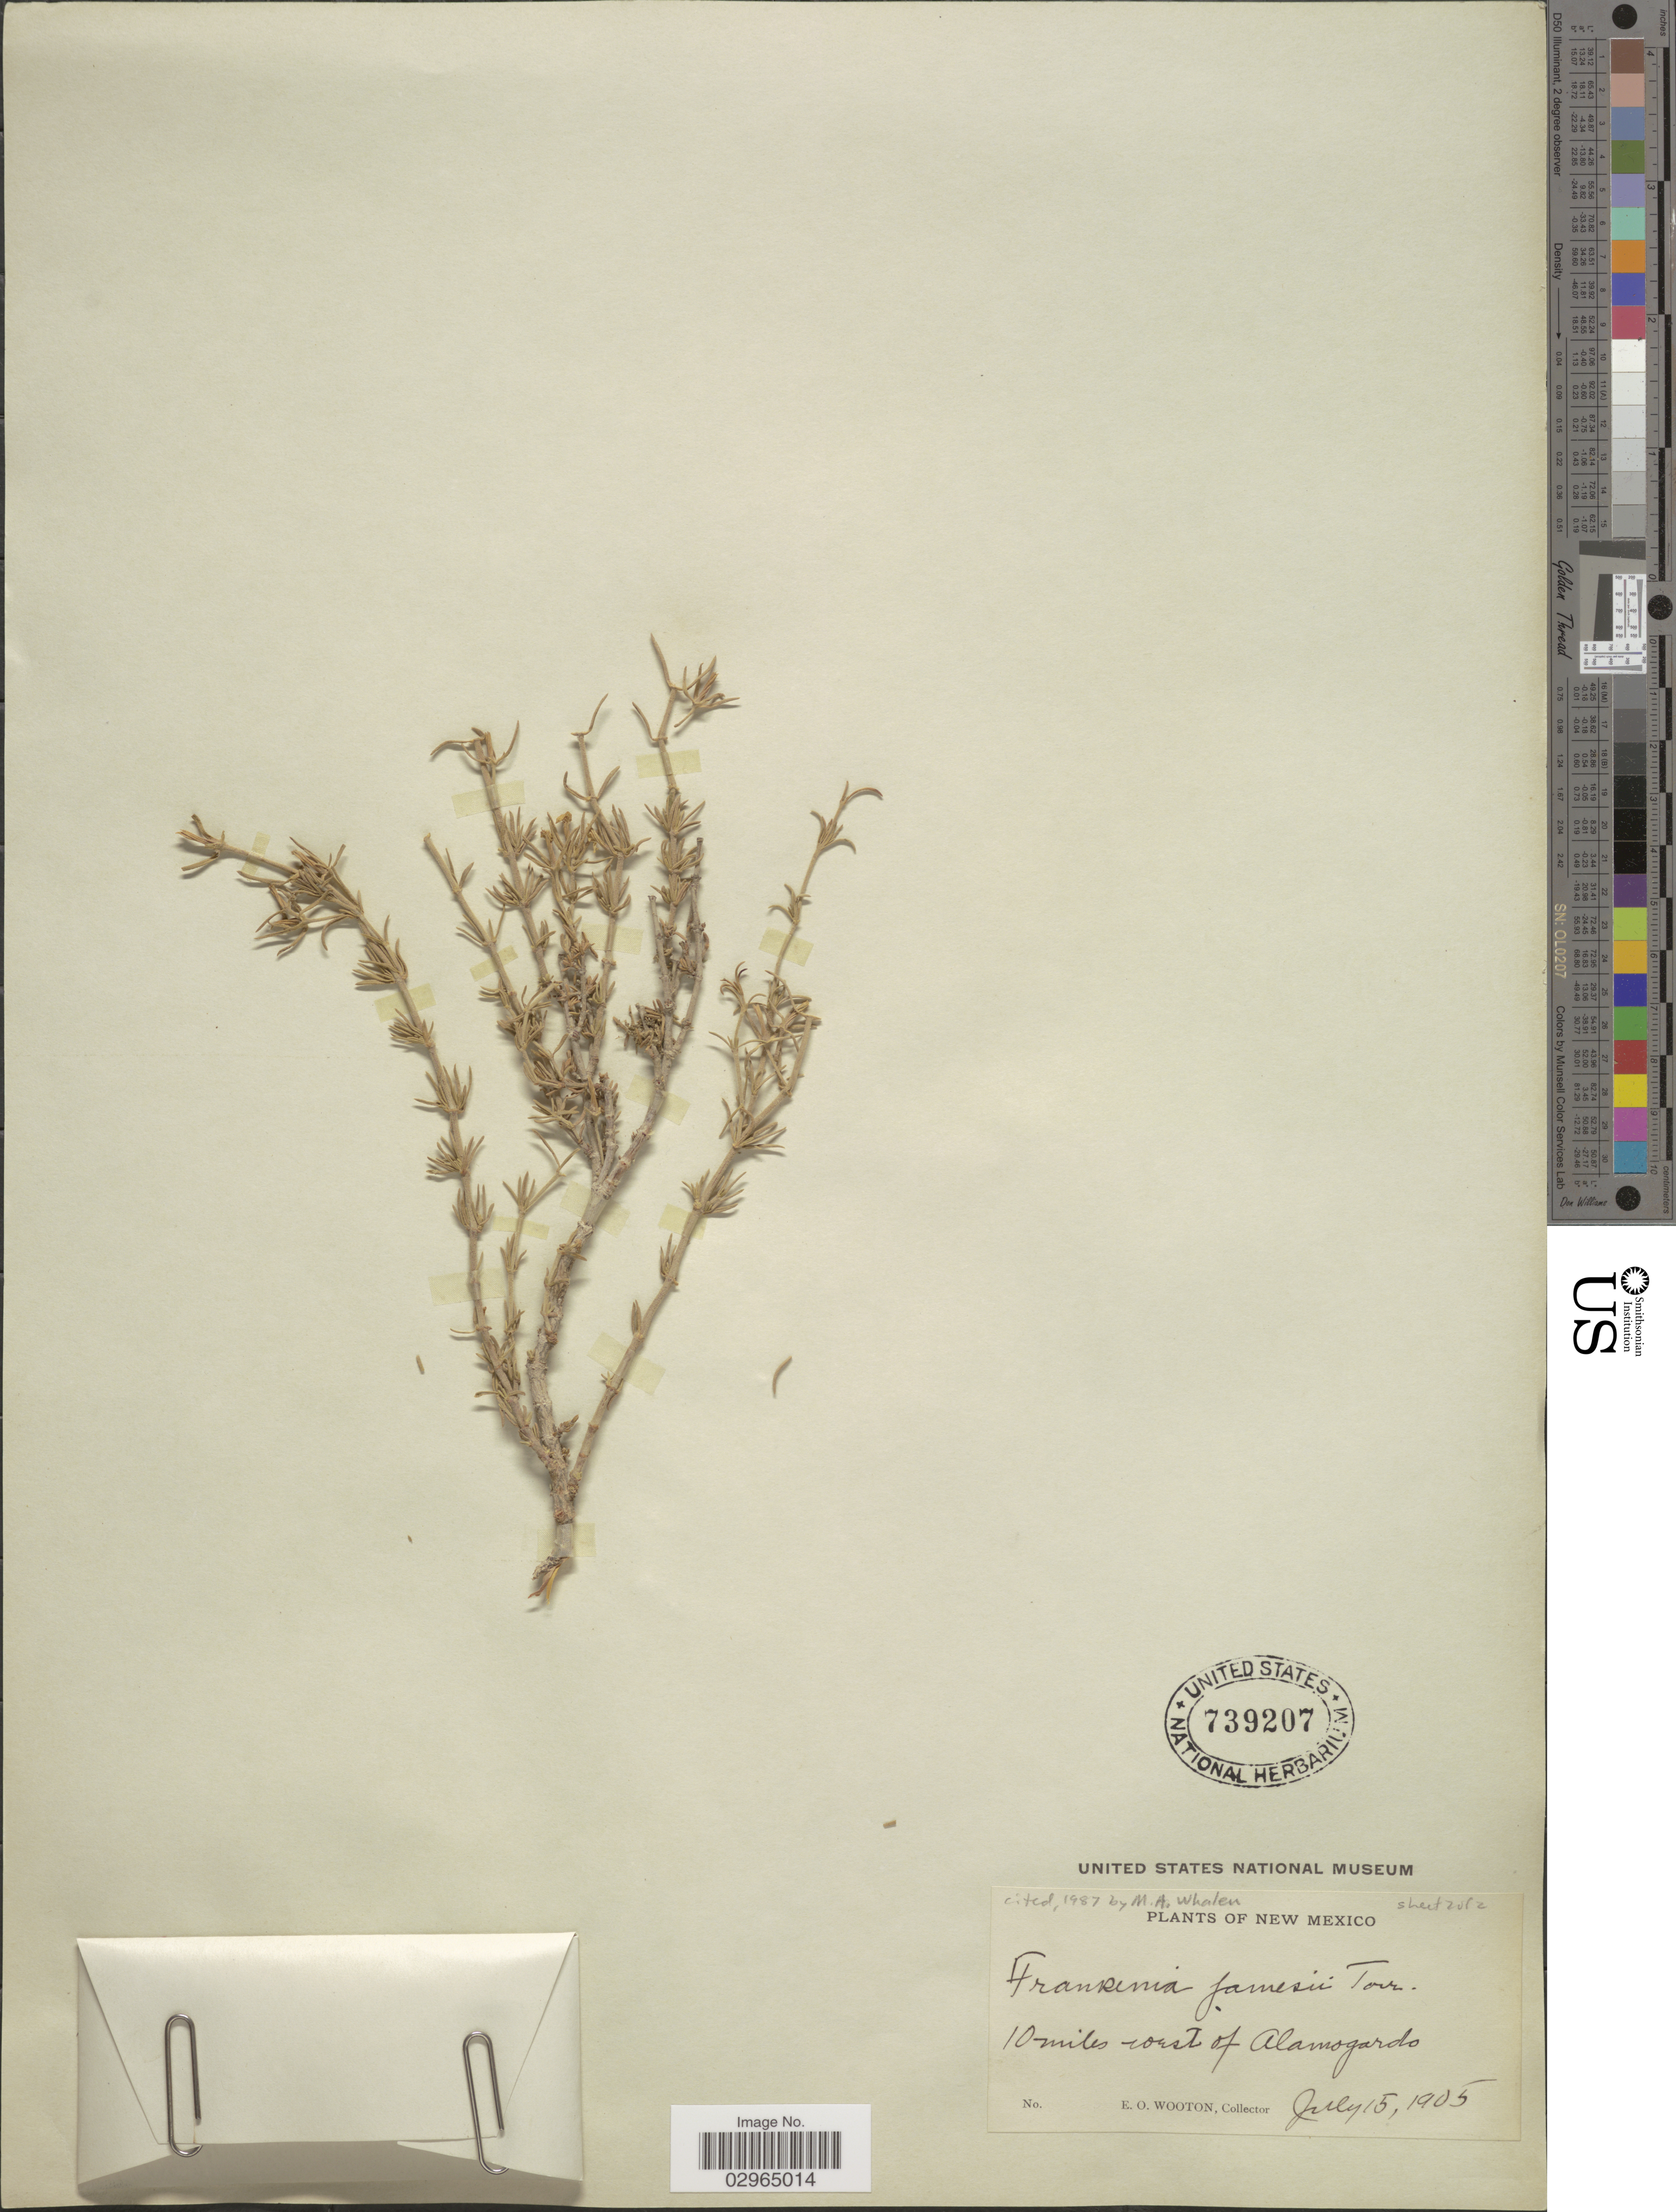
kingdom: Plantae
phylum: Tracheophyta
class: Magnoliopsida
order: Caryophyllales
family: Frankeniaceae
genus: Frankenia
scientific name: Frankenia jamesii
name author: Torr.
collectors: E. O. Wooton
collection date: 1905-07-15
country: United States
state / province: New Mexico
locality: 10 miles west of Alamogordo.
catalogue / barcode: US 739207